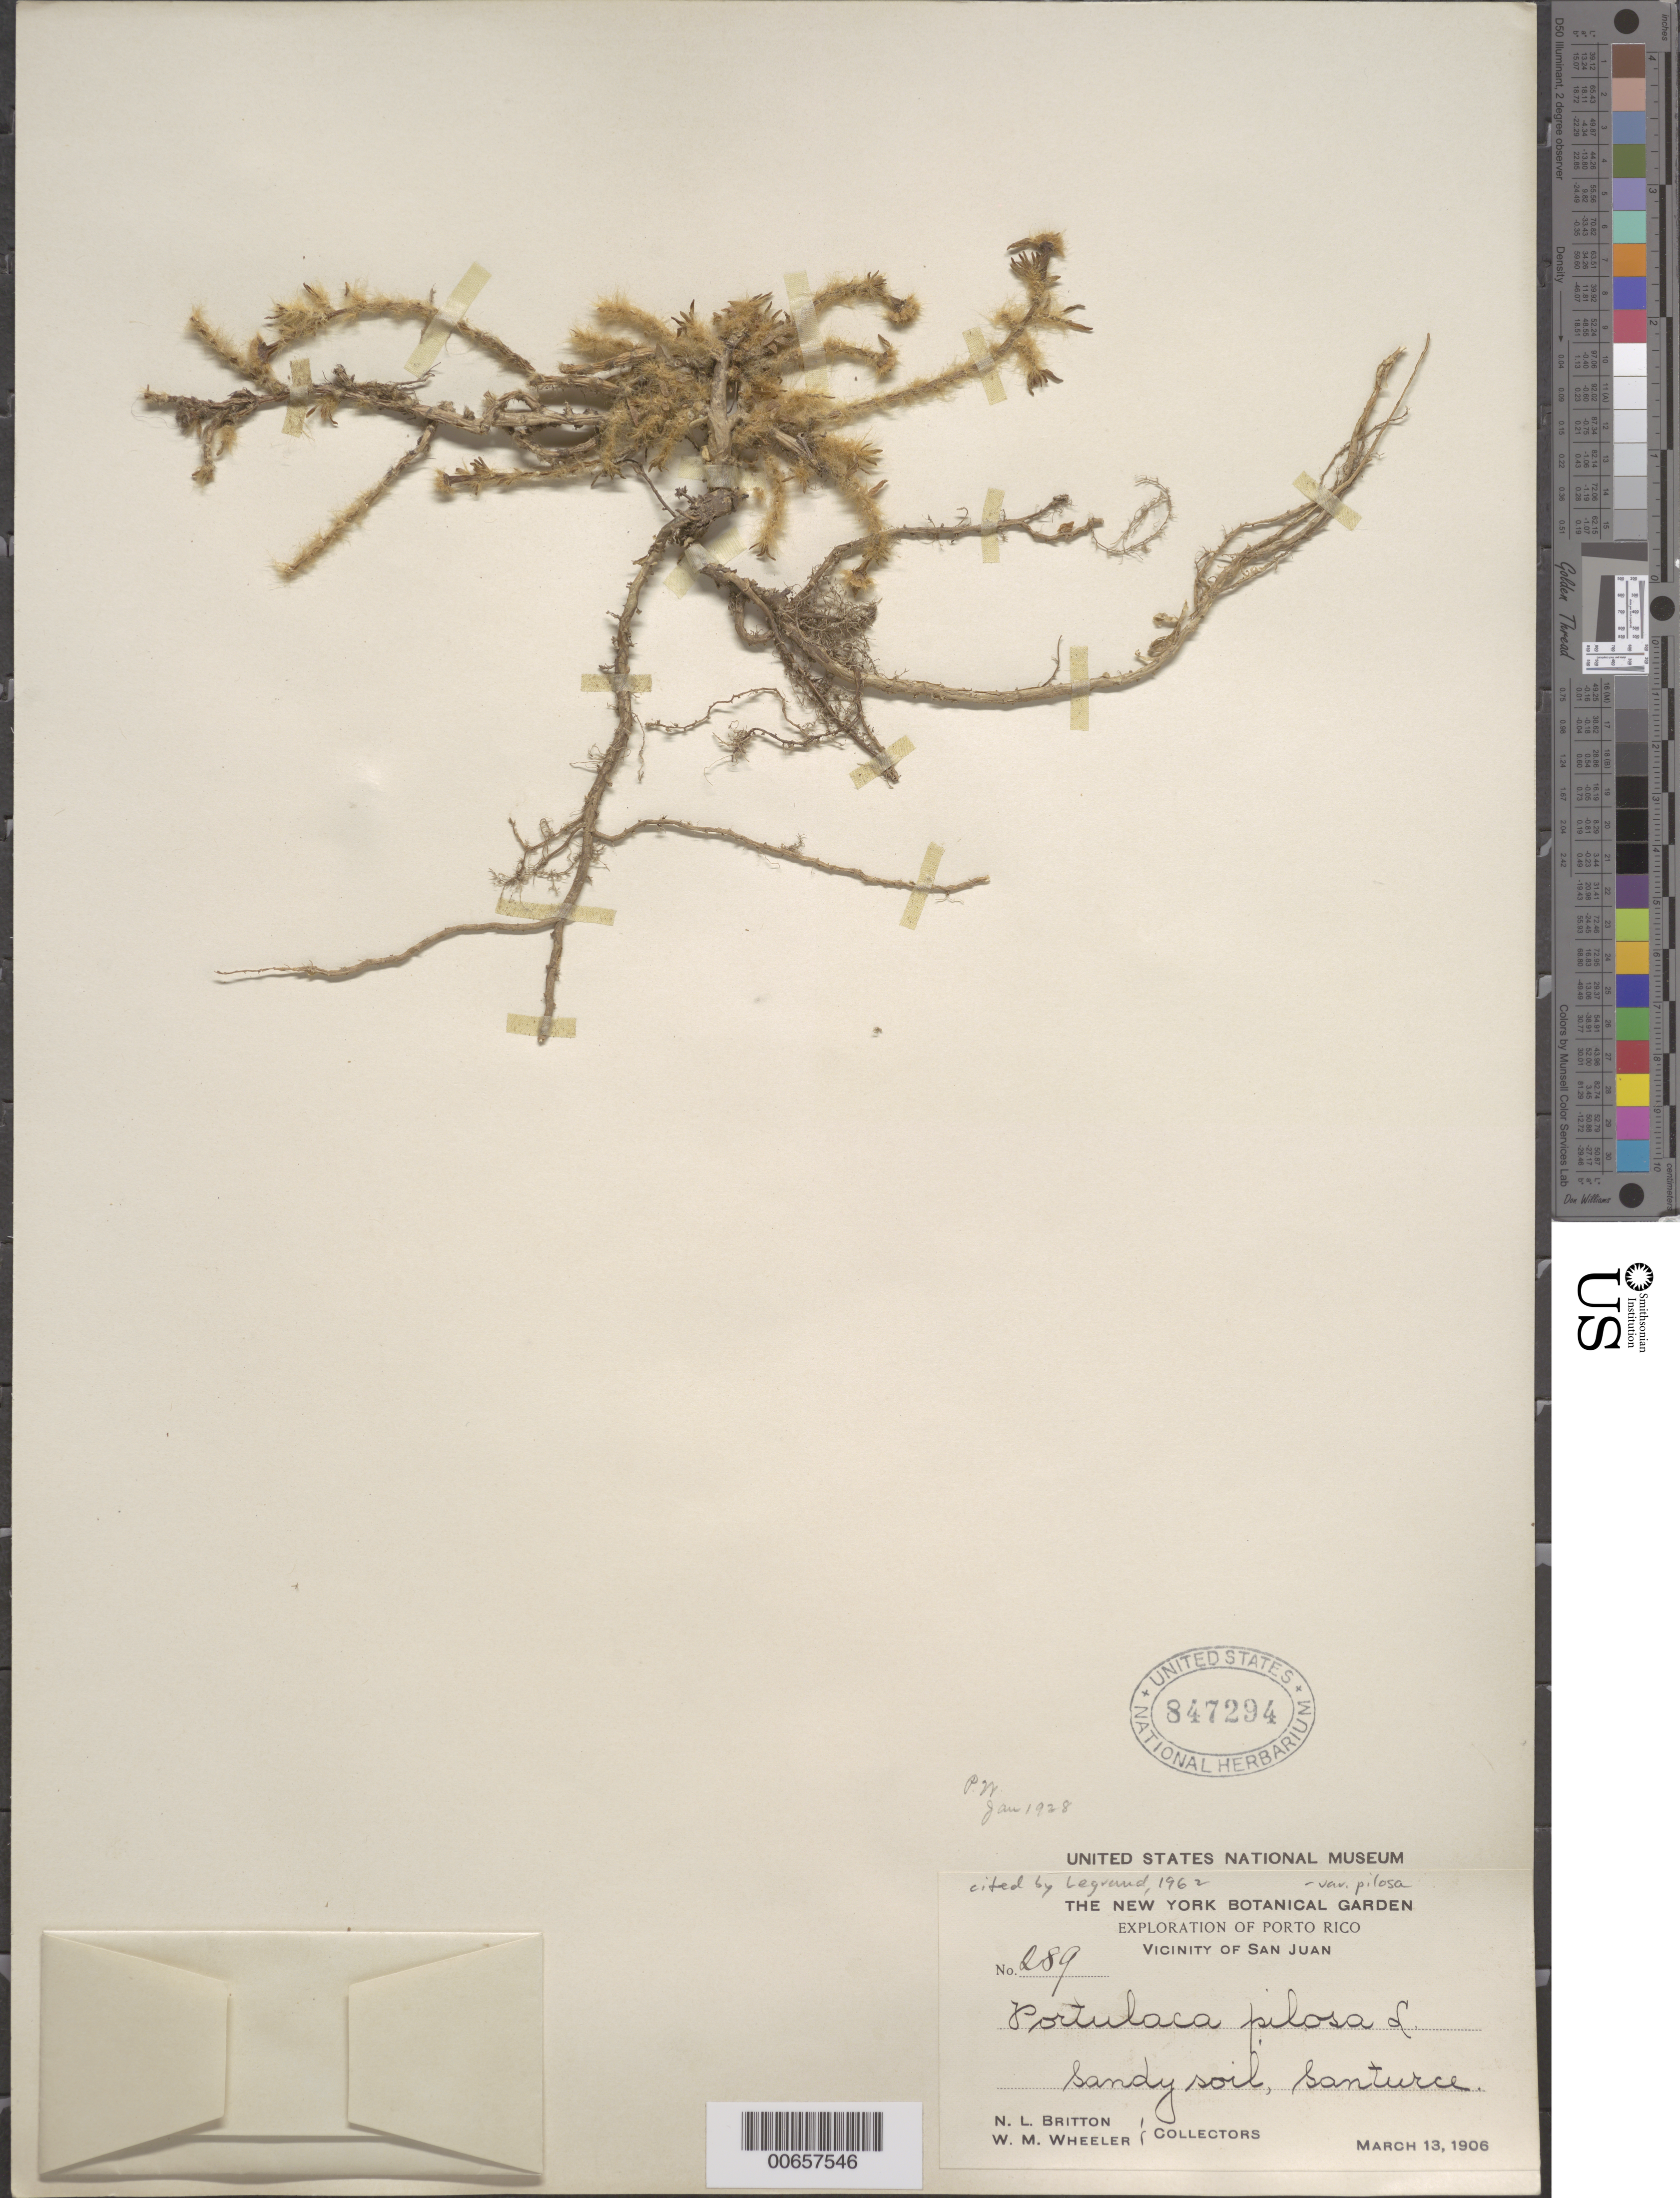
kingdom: Plantae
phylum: Tracheophyta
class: Magnoliopsida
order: Caryophyllales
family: Portulacaceae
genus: Portulaca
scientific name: Portulaca pilosa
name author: L.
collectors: N. Britton & W. Wheeler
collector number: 289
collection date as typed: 13 Mar 1906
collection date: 1906-03-13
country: Puerto Rico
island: Greater Antilles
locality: San Juan, vic of Santurce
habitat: Sandy soil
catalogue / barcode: US 847294